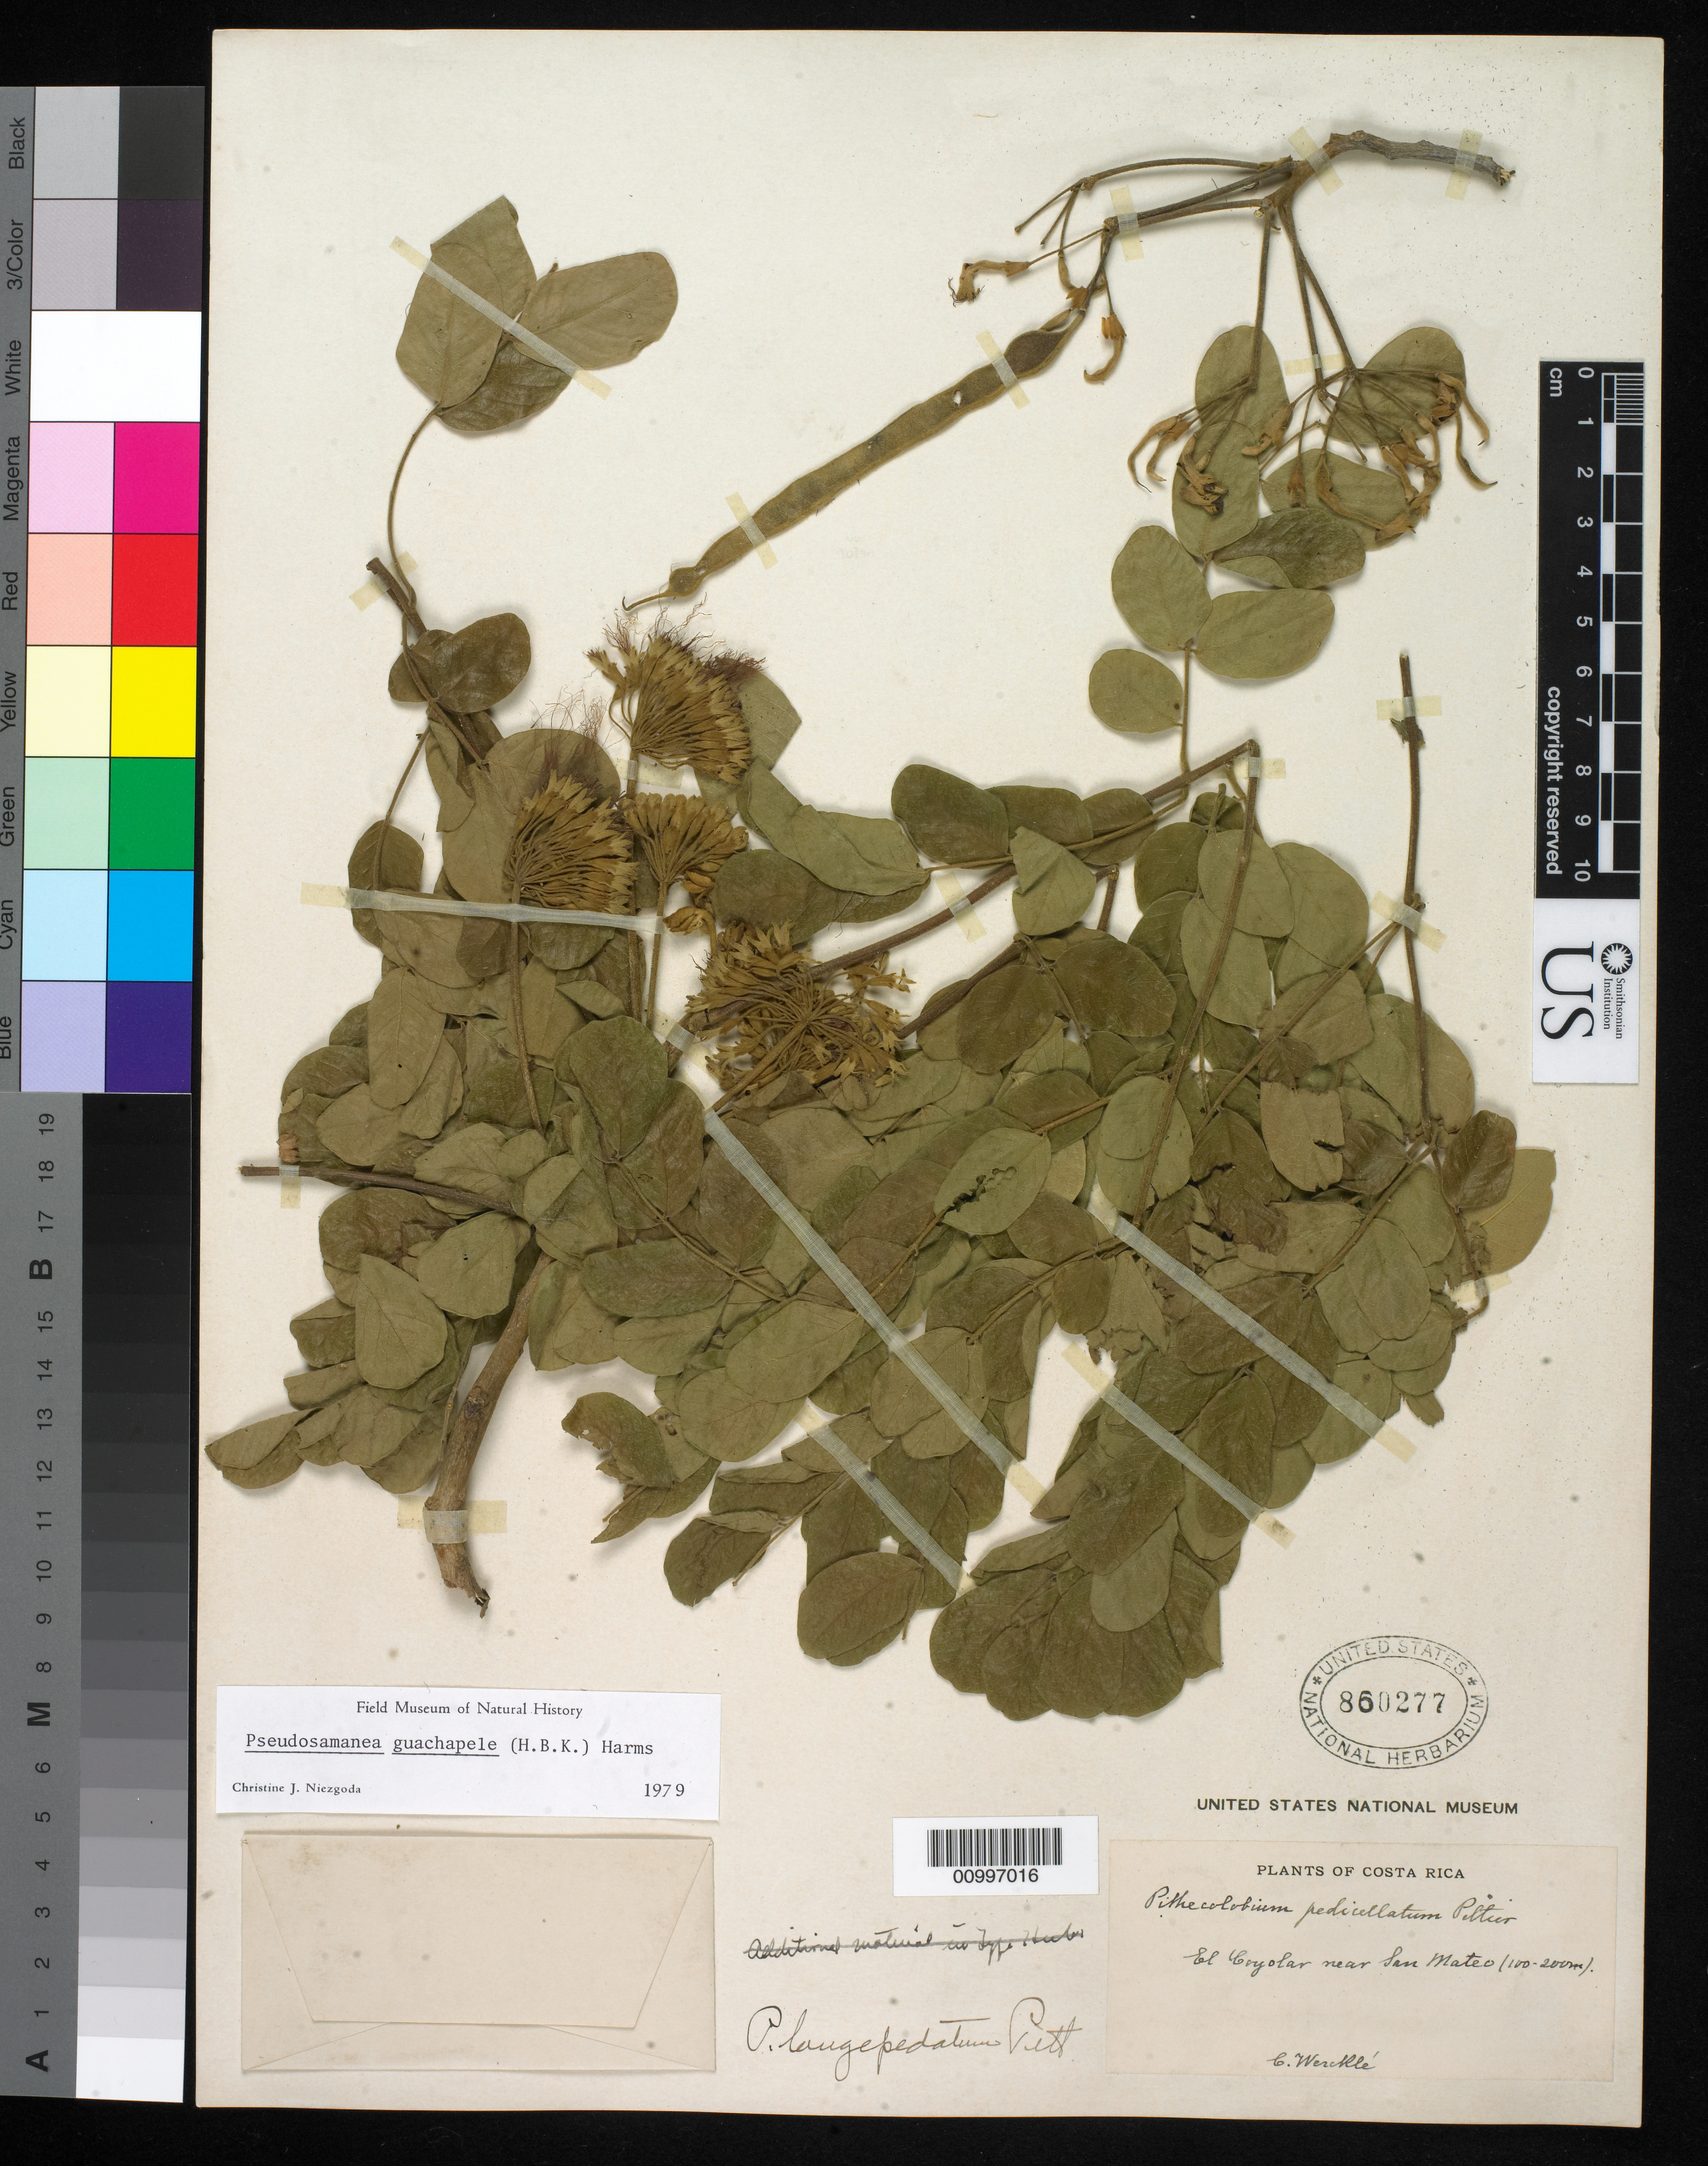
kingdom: Plantae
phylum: Tracheophyta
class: Magnoliopsida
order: Fabales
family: Fabaceae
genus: Pithecellobium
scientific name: Pithecellobium longepedatum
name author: Pittier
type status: Isotype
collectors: C. C Wercklé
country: Costa Rica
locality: El Cryolar near San Mateo.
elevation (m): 100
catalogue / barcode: US 860277